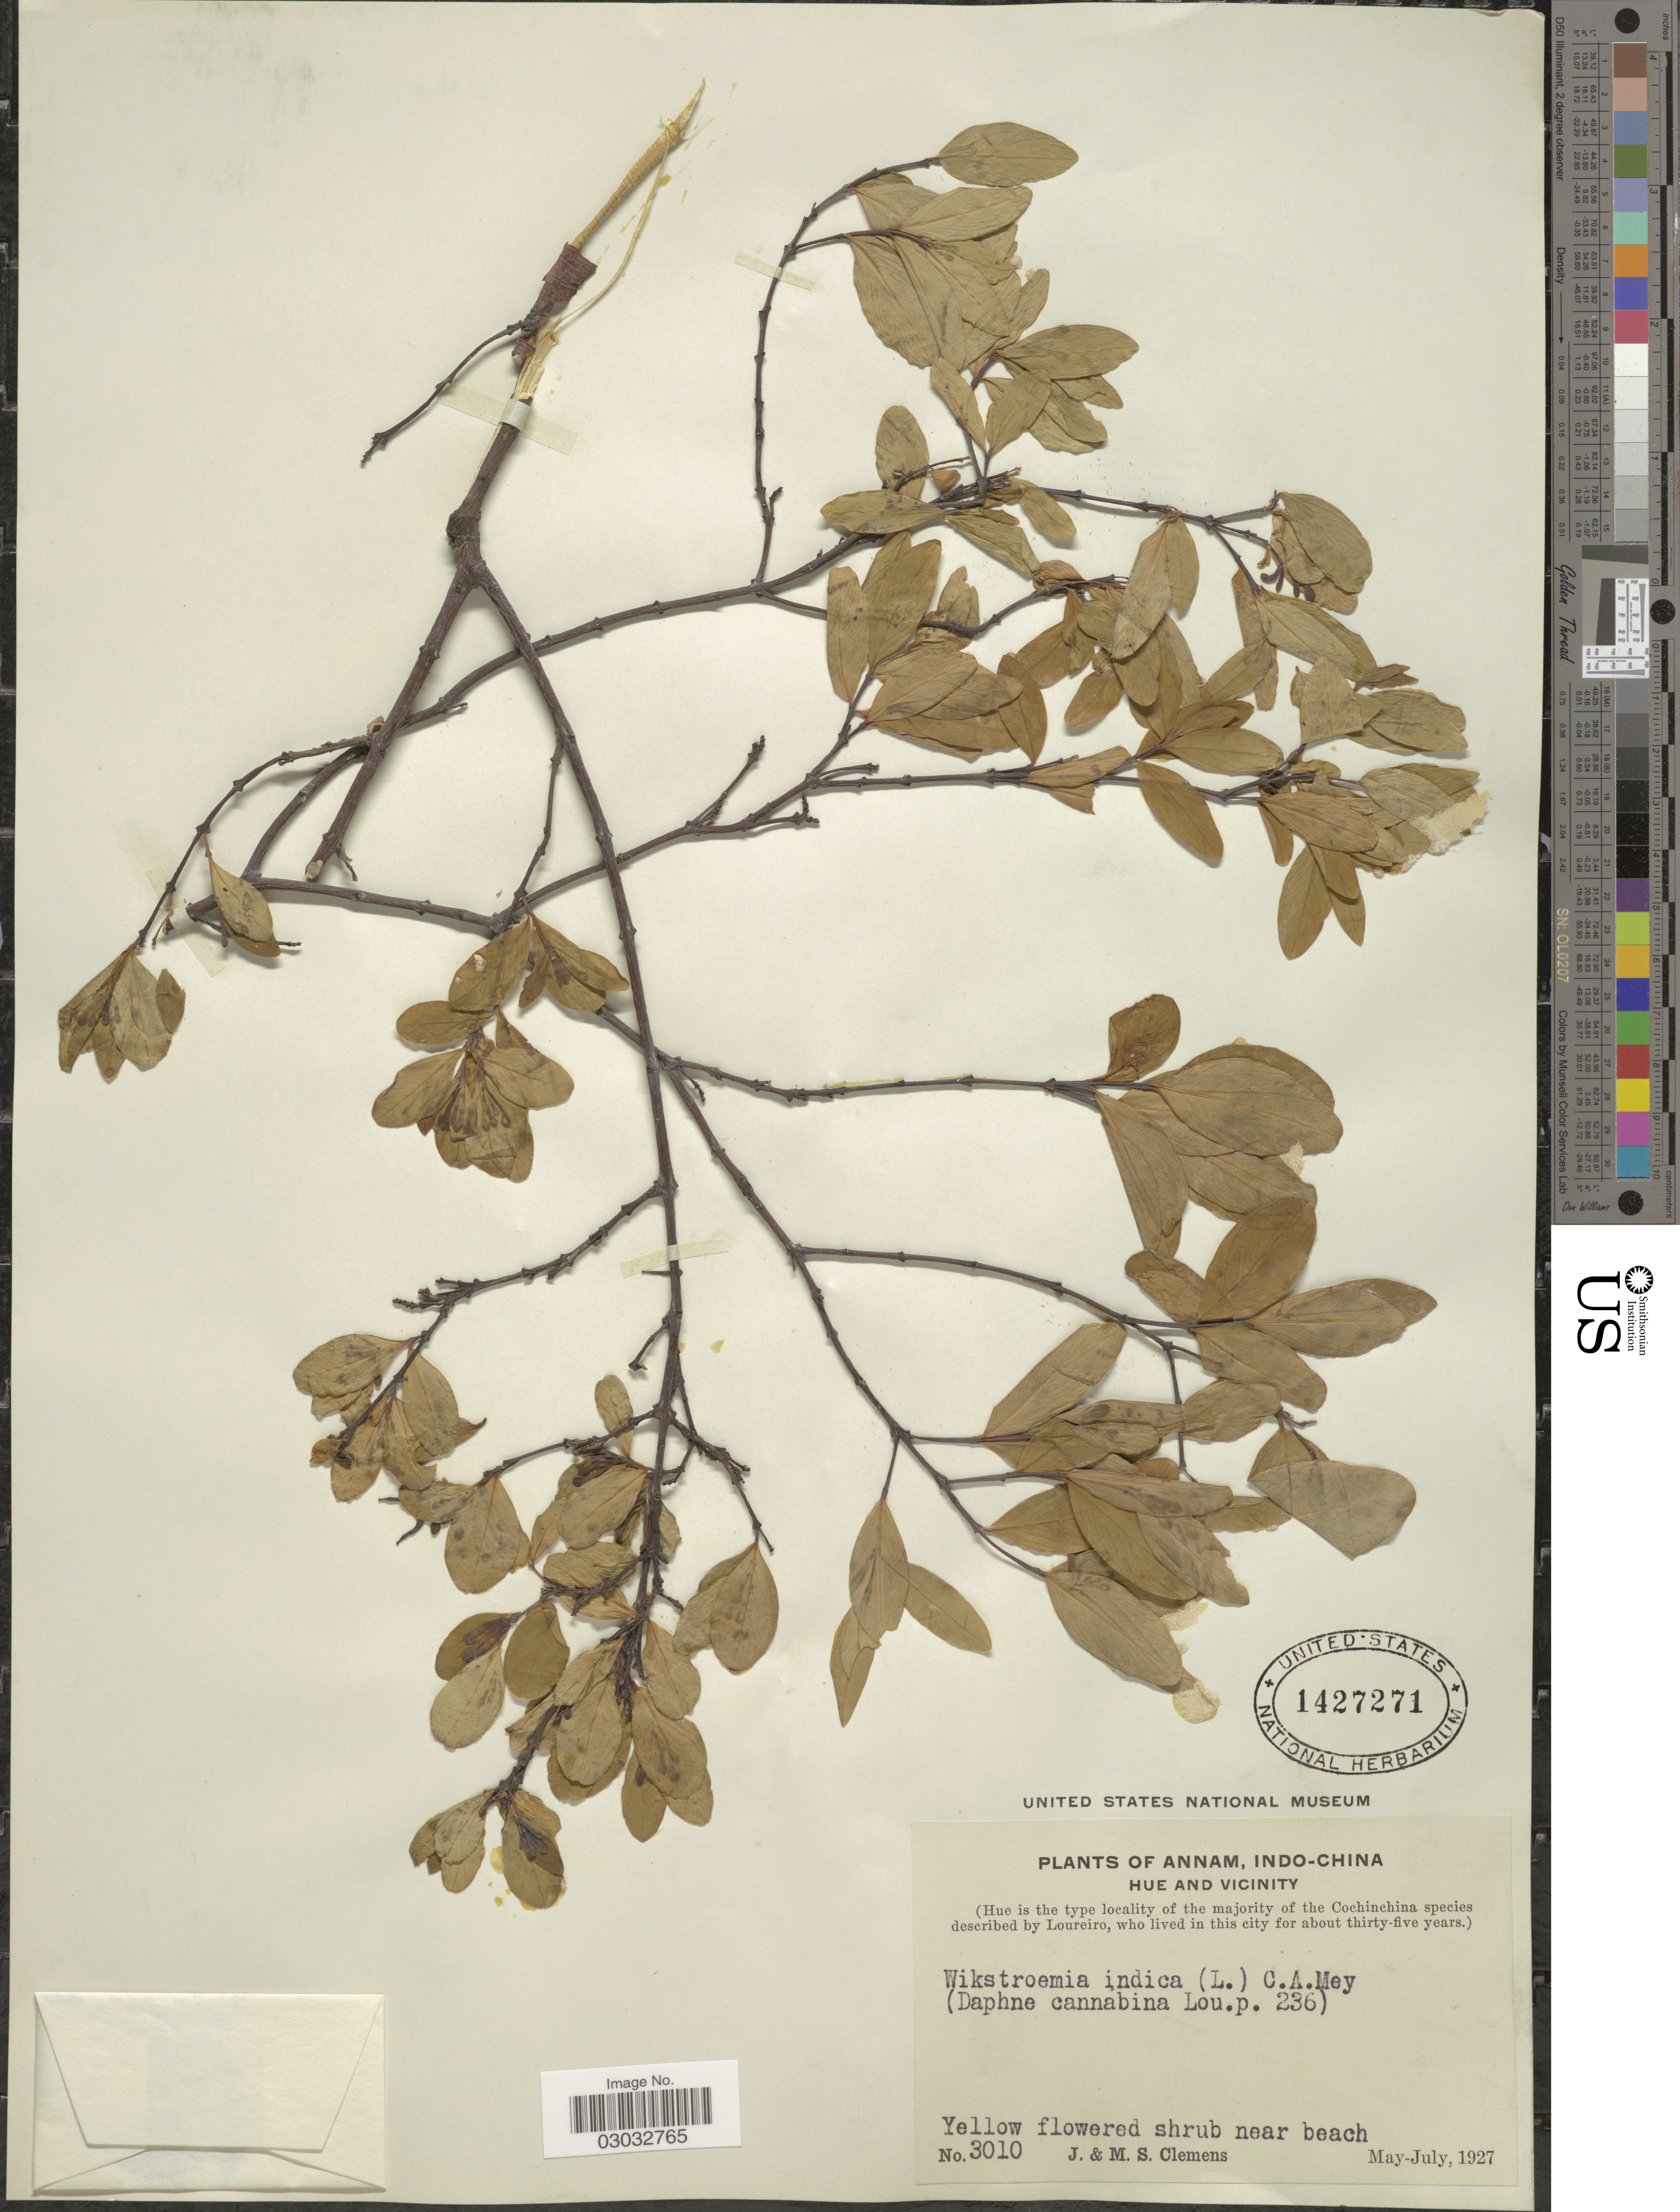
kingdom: Plantae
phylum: Tracheophyta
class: Magnoliopsida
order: Malvales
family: Thymelaeaceae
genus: Wikstroemia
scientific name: Wikstroemia indica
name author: (L.) C.A. Mey.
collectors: J. Clemens & M. S. Clemens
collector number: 3010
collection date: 1927-05/1927-07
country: Vietnam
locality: Annam, Indo-China, Hue and Vicinity, (Hue is the type locality of the majority of the Cochinchina).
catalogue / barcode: US 1427271